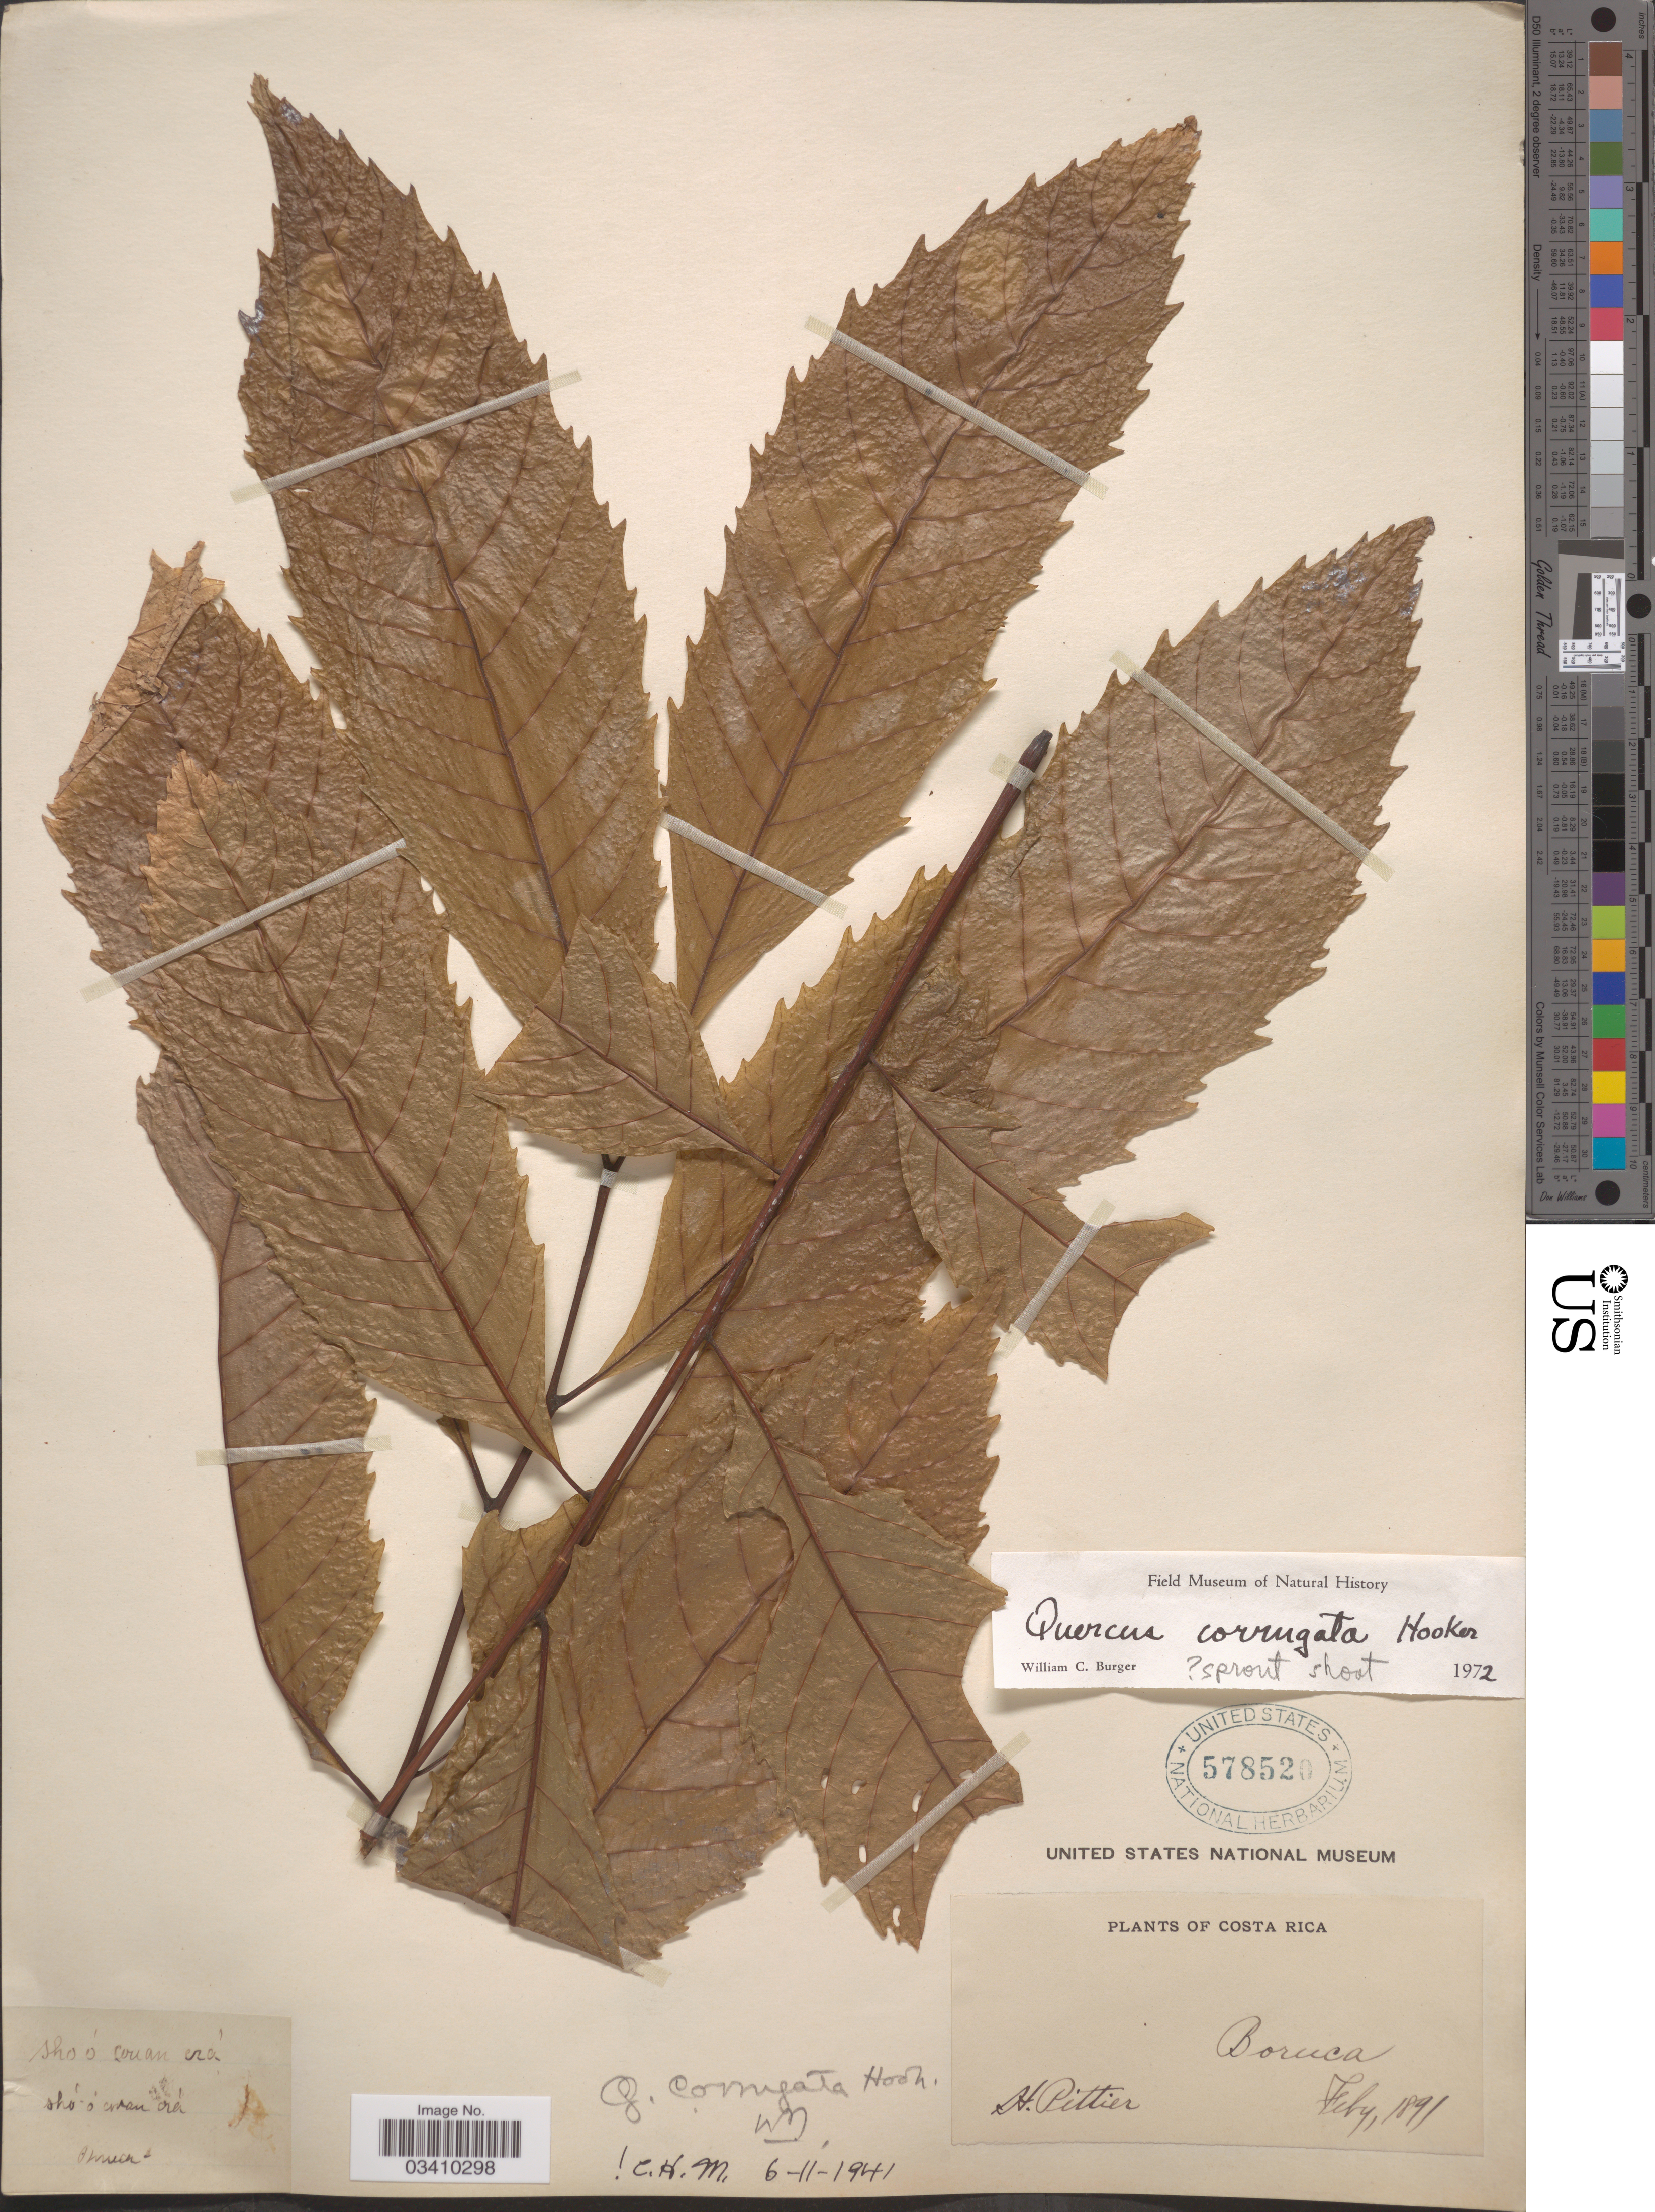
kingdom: Plantae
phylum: Tracheophyta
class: Magnoliopsida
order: Fagales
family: Fagaceae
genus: Quercus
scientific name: Quercus corrugata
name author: Hook.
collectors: H. F. Pittier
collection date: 1891-02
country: Costa Rica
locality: Boruca.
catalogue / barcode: US 578520